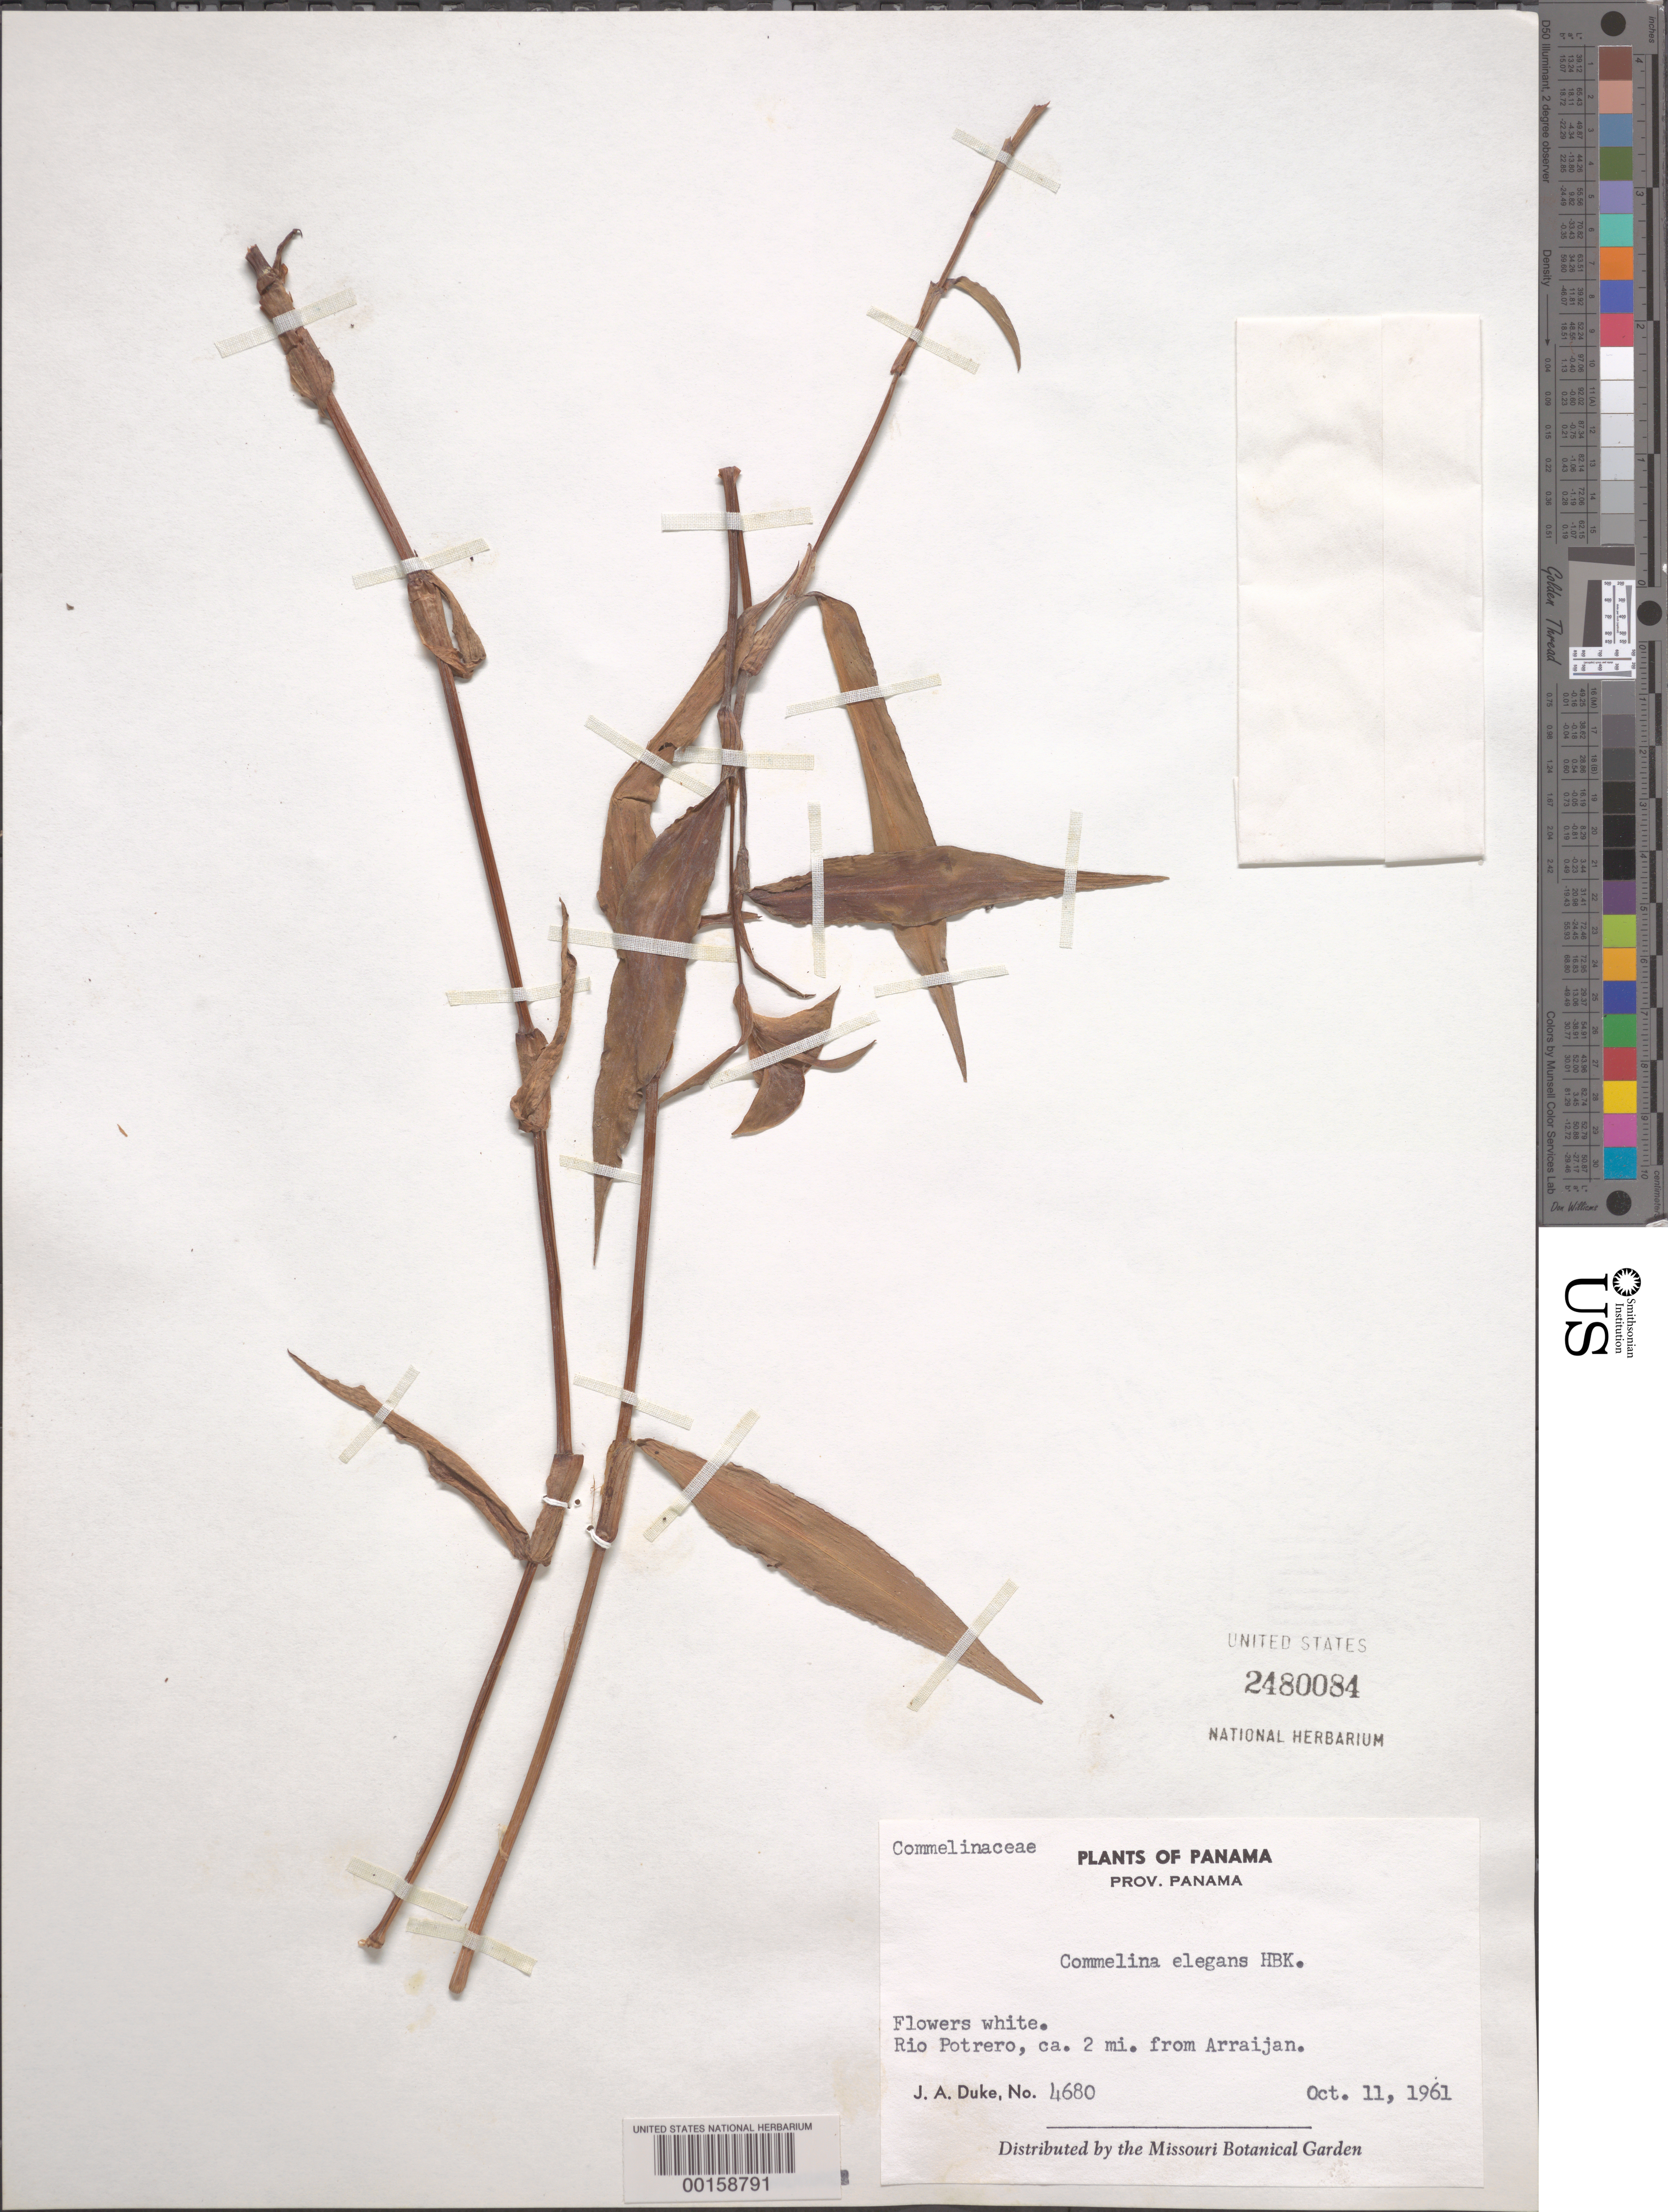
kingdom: Plantae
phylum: Tracheophyta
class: Liliopsida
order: Commelinales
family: Commelinaceae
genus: Commelina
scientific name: Commelina erecta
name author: L.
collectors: J. A. Duke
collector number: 4680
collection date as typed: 11 Oct 1961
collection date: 1961-10-11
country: Panama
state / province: Panamá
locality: Rio Potrero; Arraijan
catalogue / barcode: US 2480084